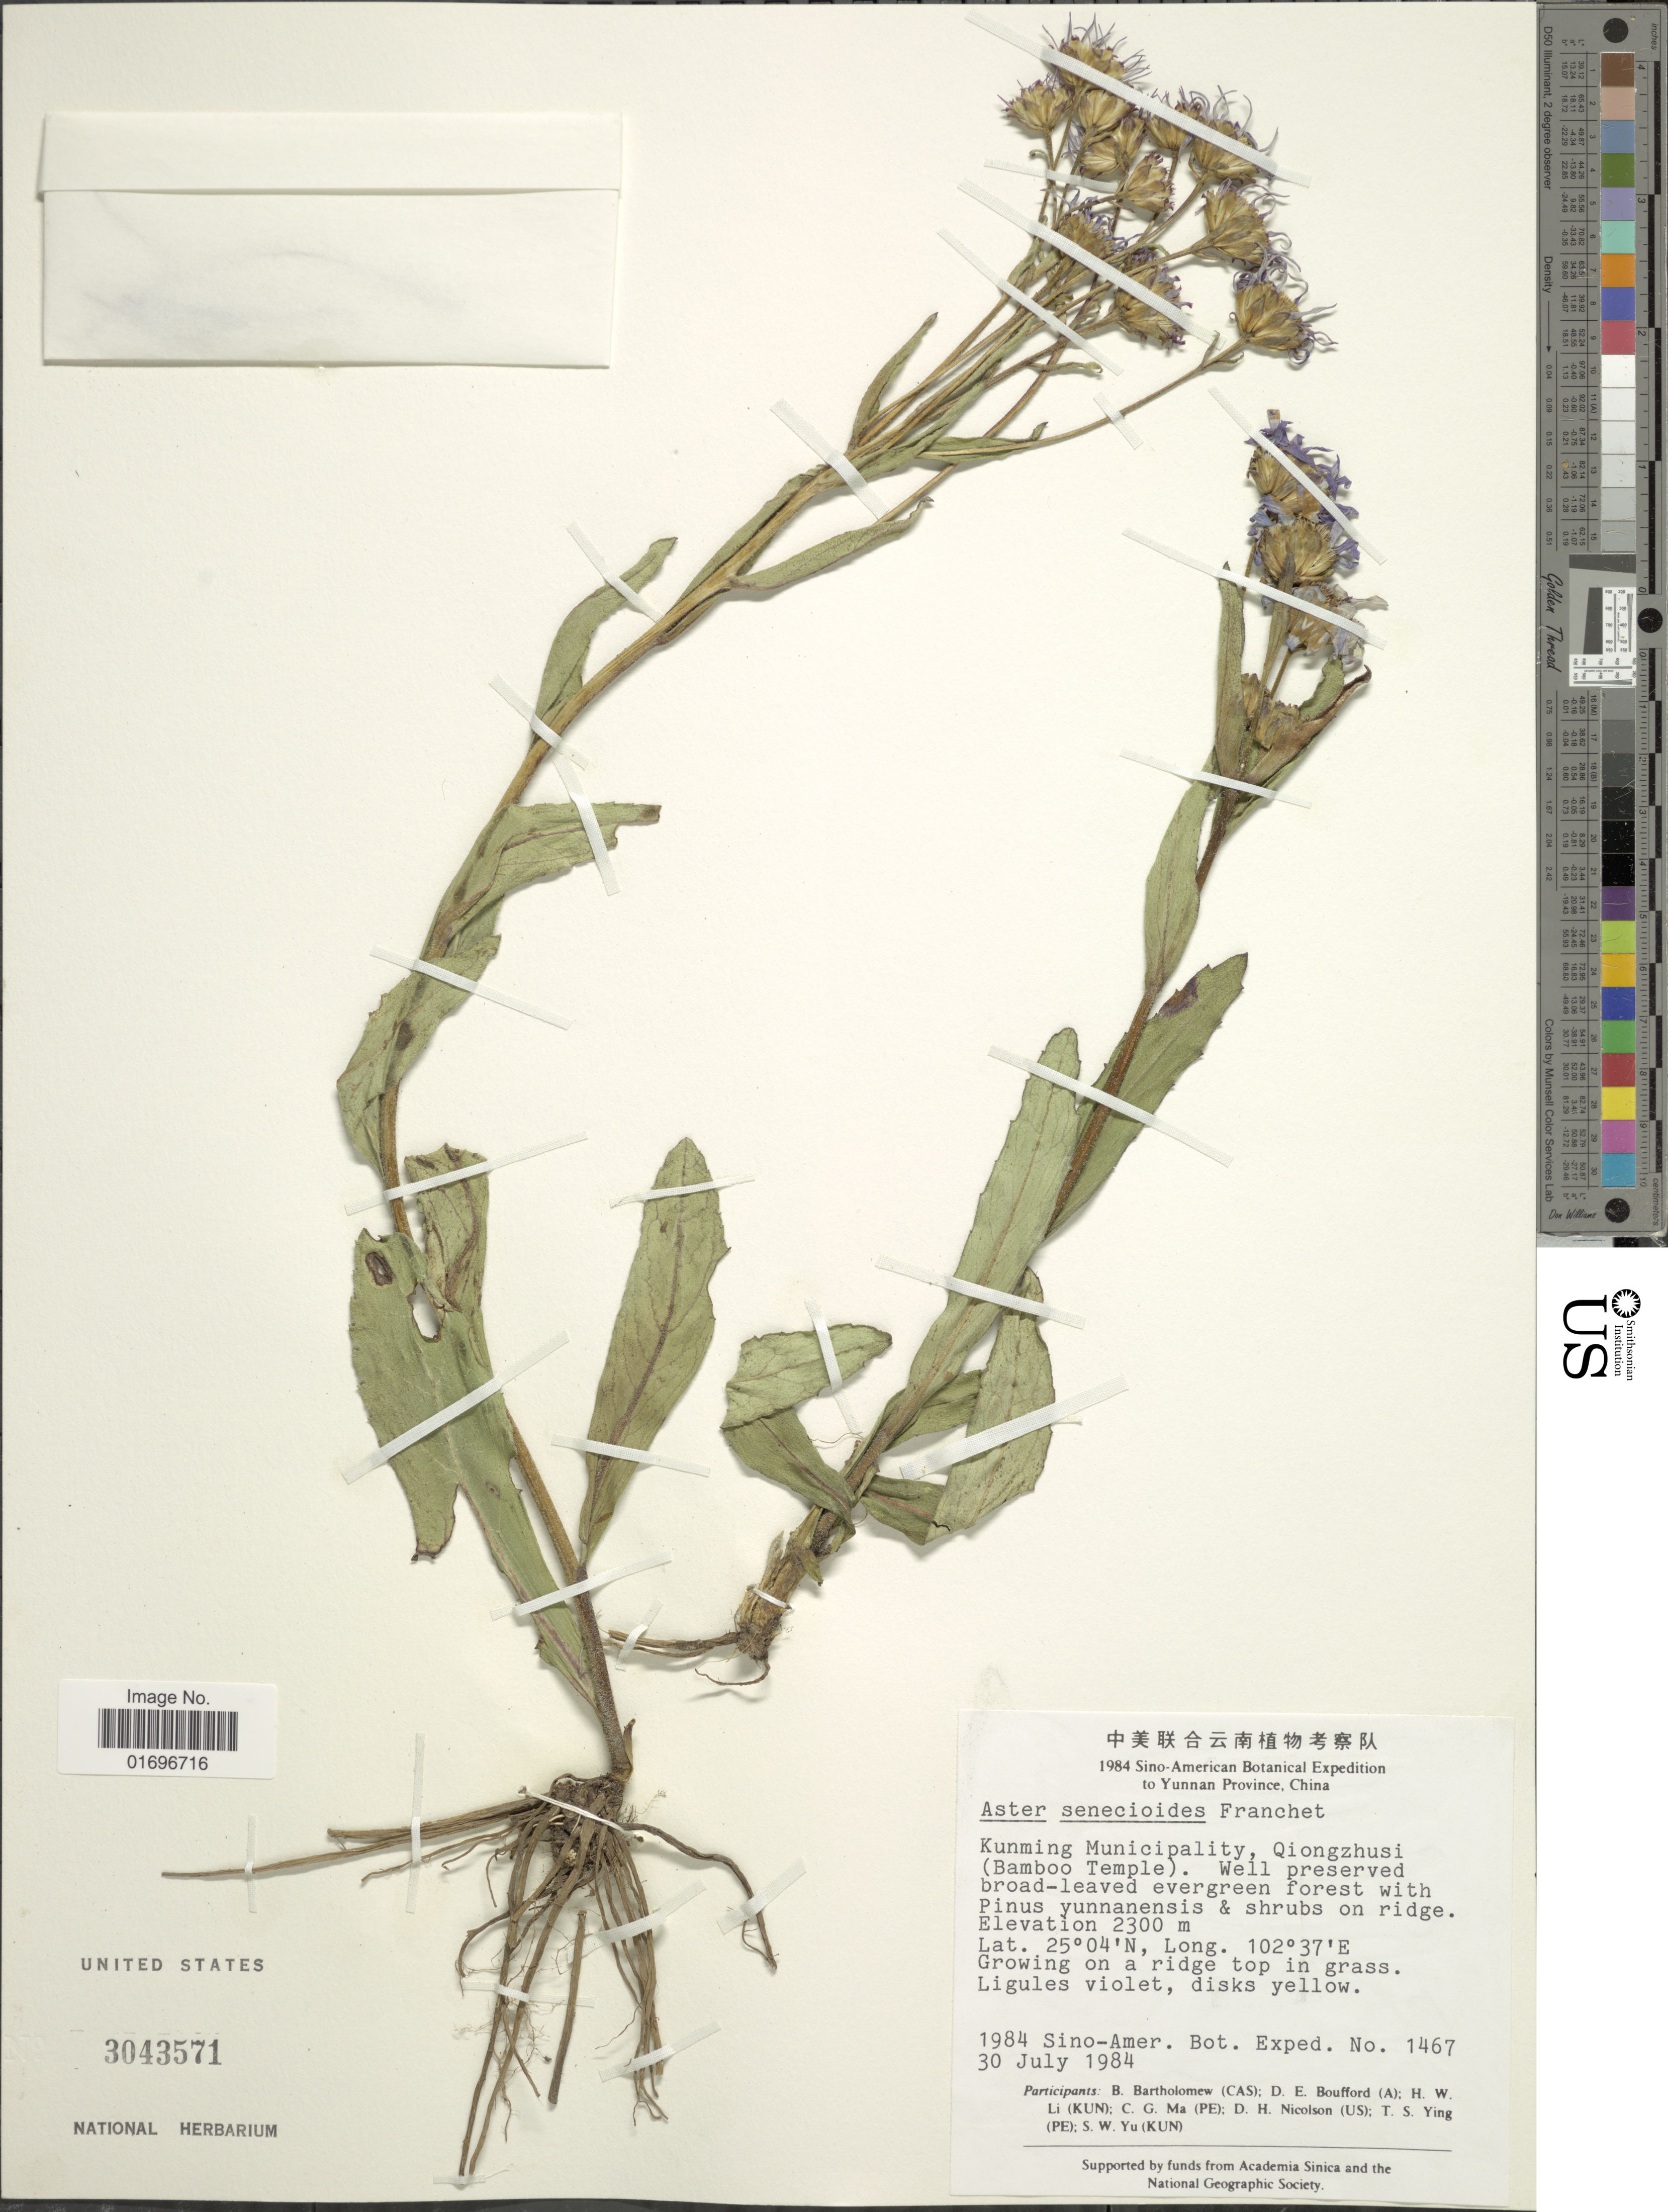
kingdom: Plantae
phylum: Tracheophyta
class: Magnoliopsida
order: Asterales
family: Asteraceae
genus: Aster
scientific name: Aster senecioides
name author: Franch.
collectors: Sino-Amer. Bot. Exped. 1984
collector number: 1467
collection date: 1984-07-30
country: China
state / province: Yunnan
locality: Yunnan Province, China. Kunming Municipality, Qiongzhusi (Bamboo Temple)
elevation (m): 2300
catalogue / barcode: US 3043571